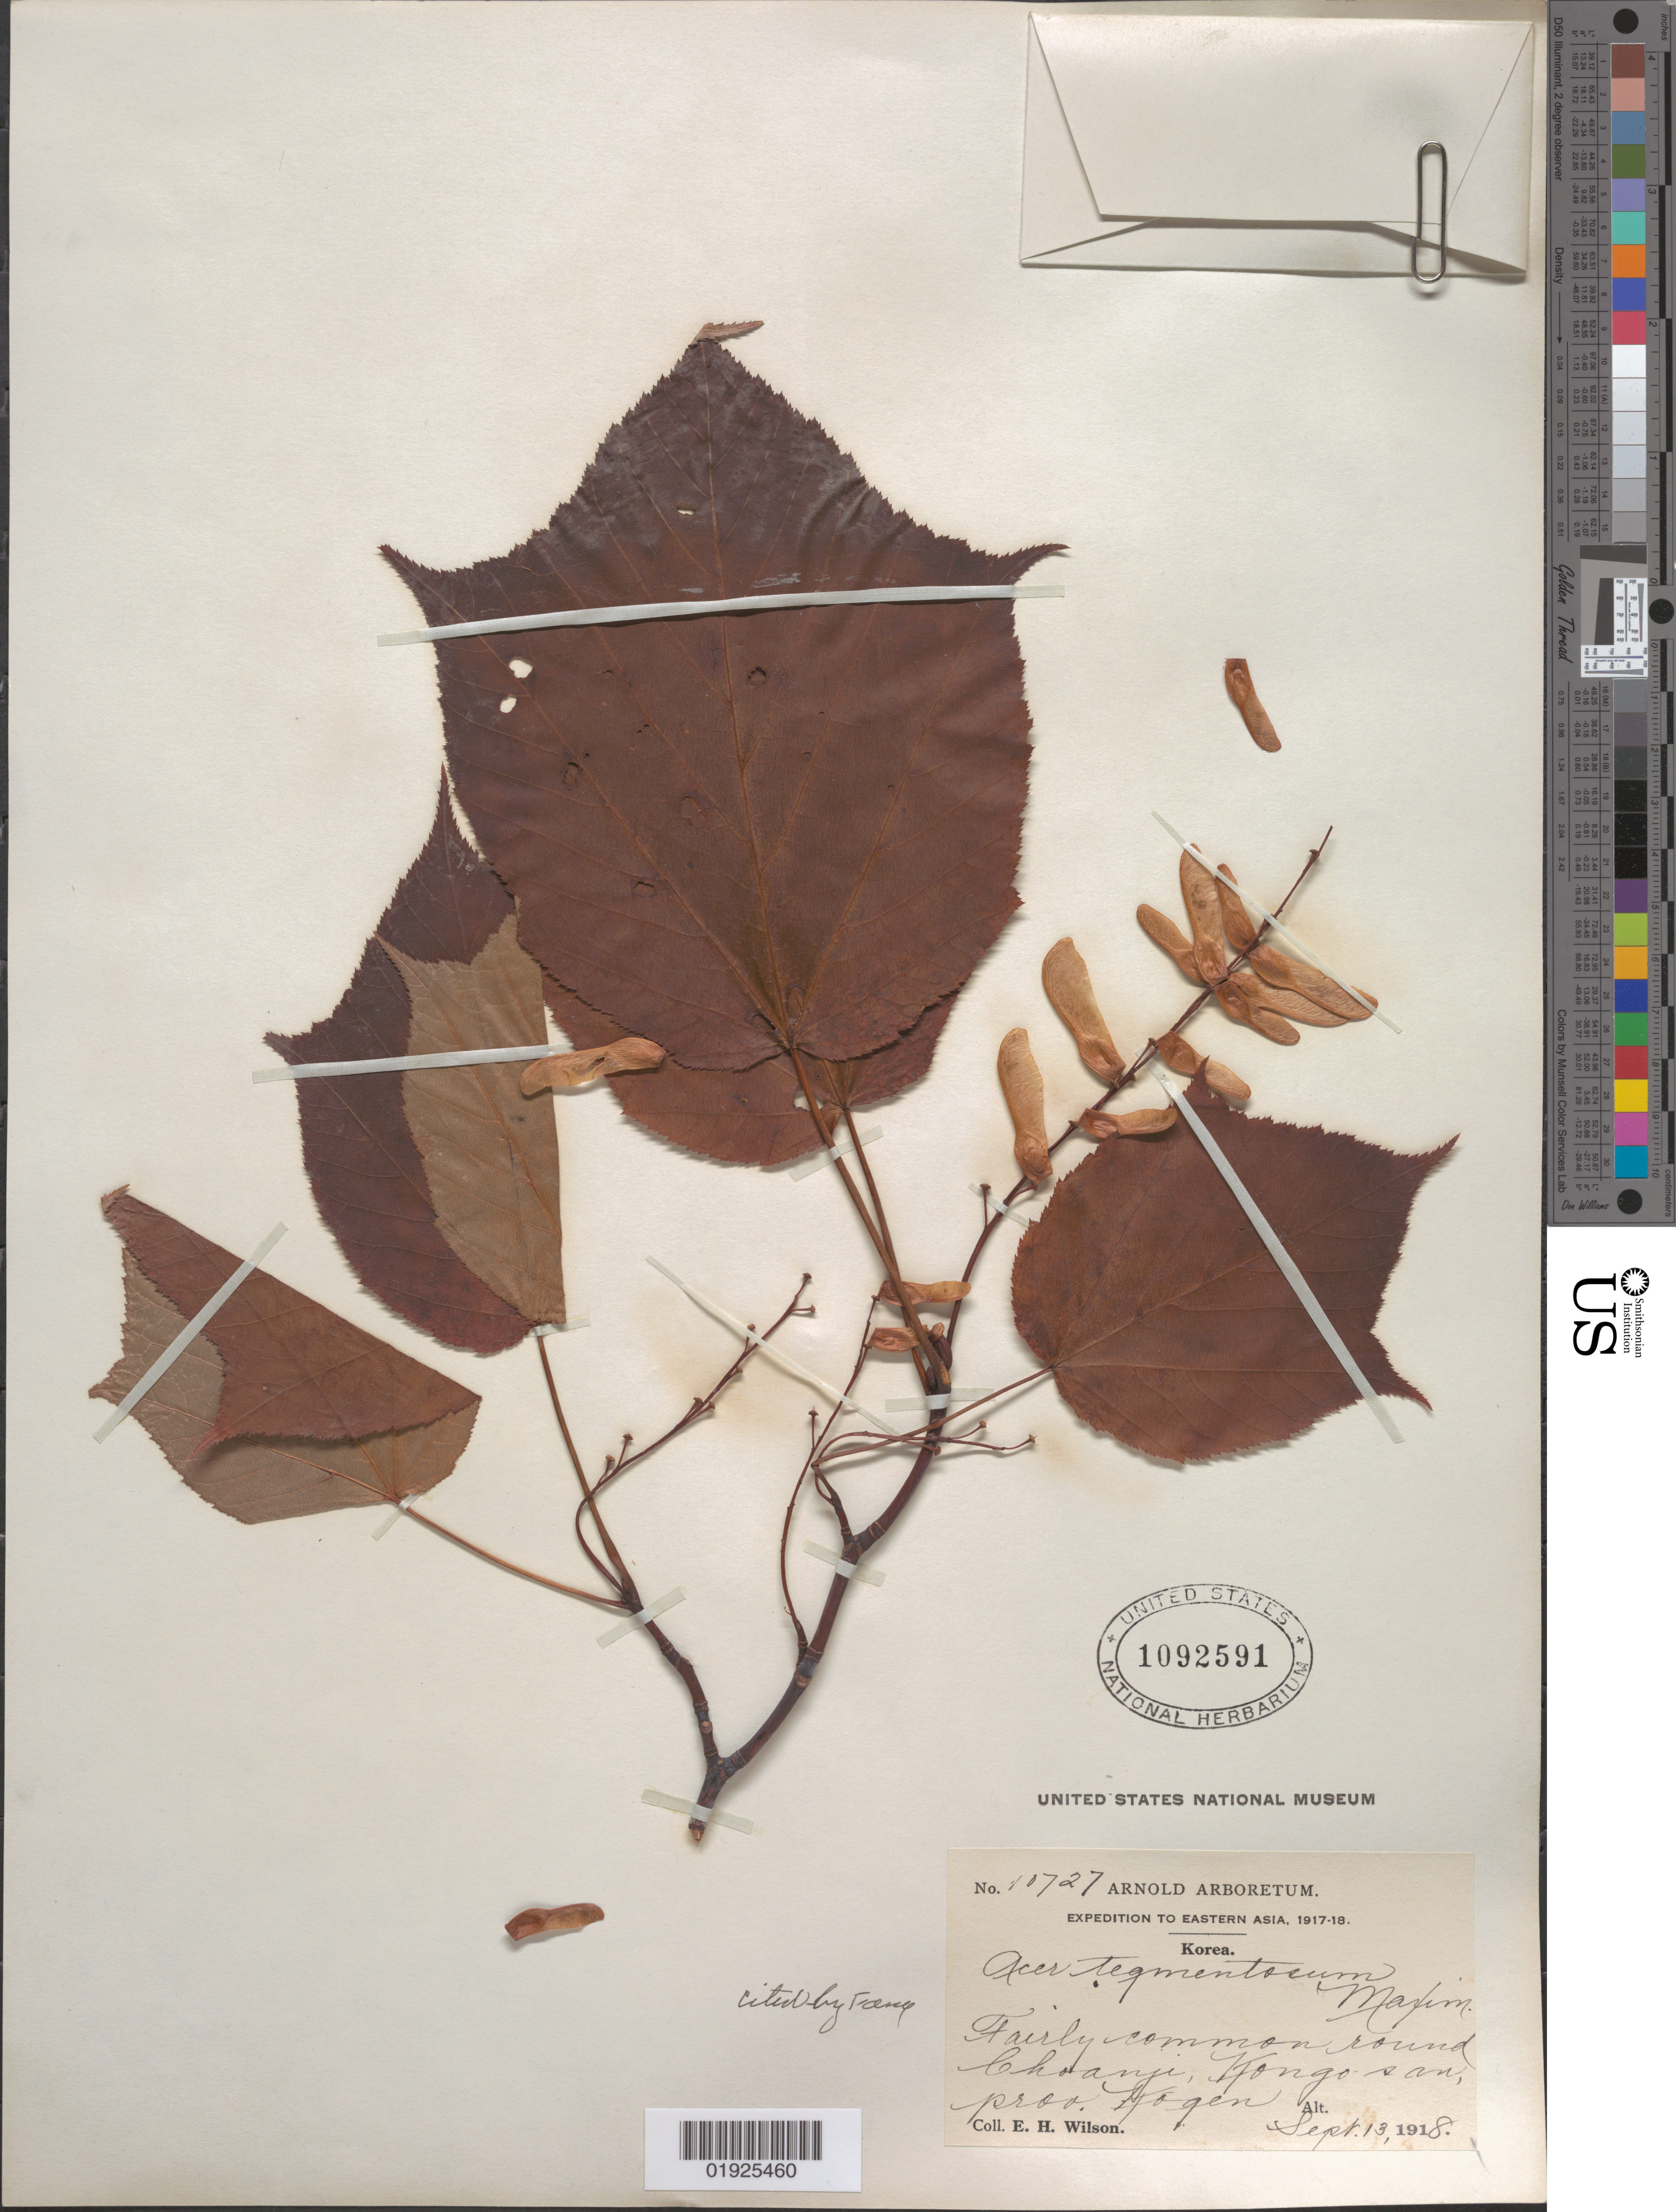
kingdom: Plantae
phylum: Tracheophyta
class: Magnoliopsida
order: Sapindales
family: Sapindaceae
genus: Acer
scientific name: Acer tegmentosum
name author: Maxim.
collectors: E. H. Wilson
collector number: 10727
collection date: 1918-09-13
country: North Korea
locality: Prov Kogen, Kongo-san, Choanji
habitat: Fairly common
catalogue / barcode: US 1092591